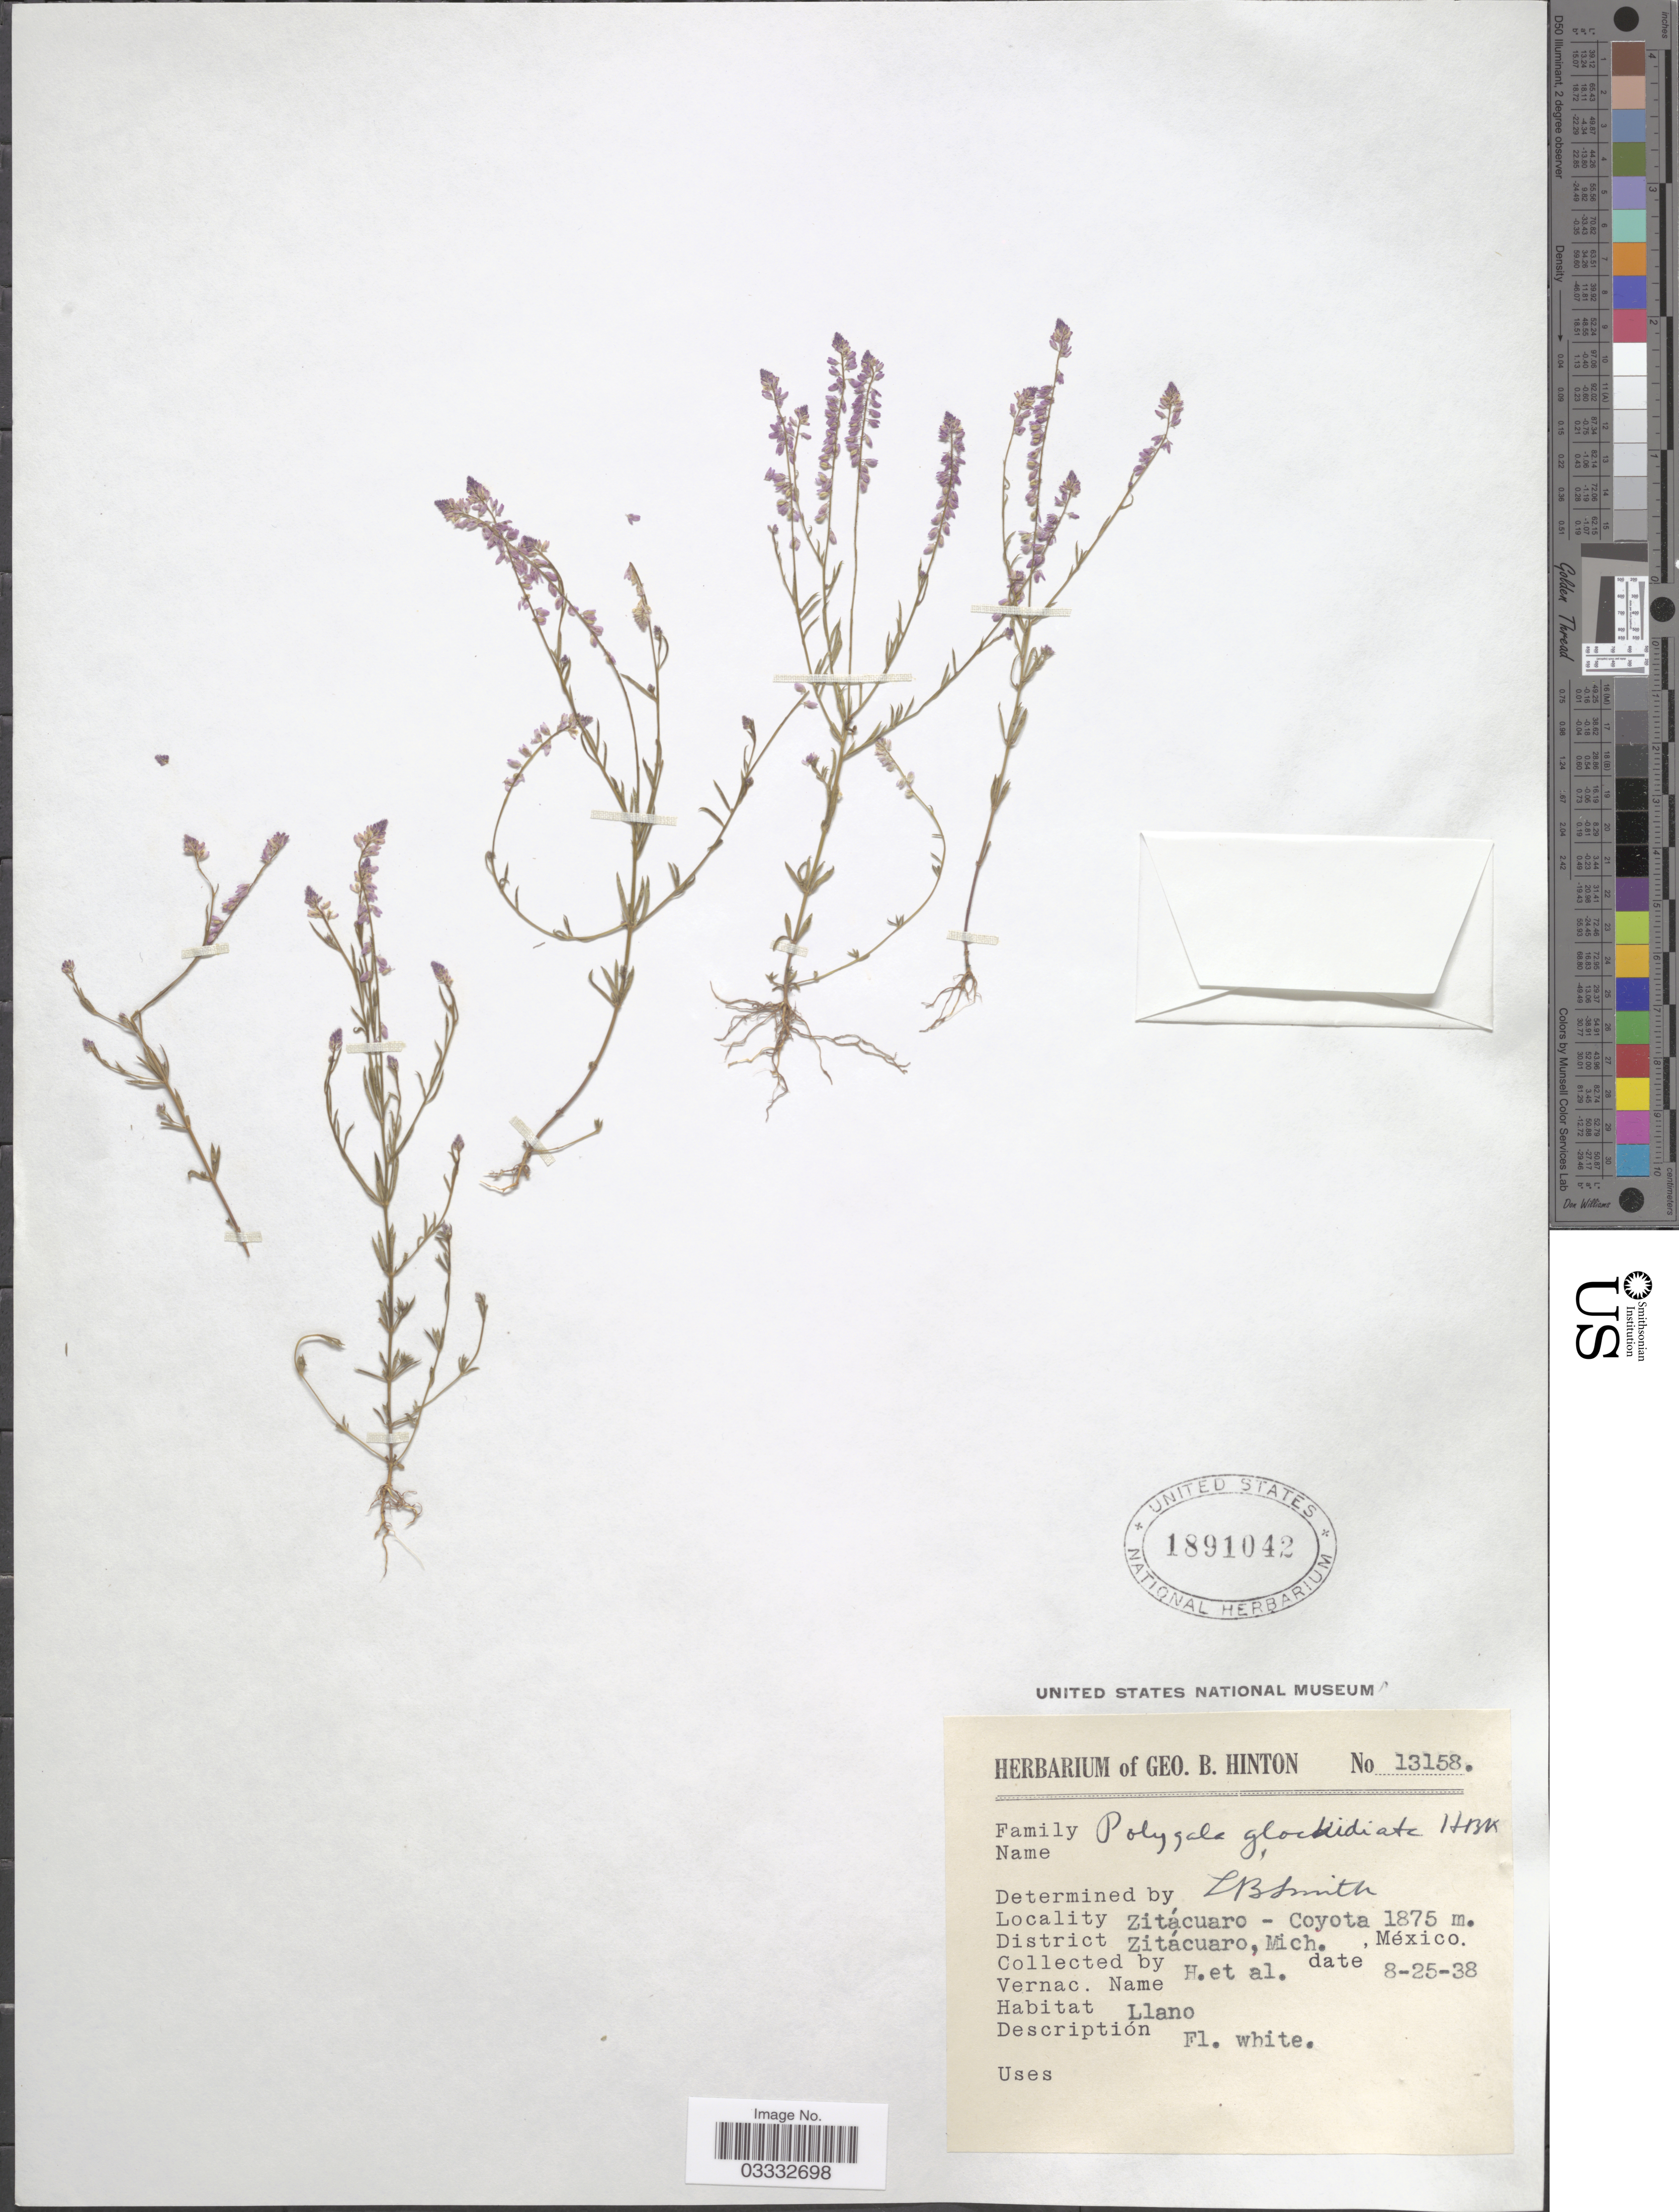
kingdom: Plantae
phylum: Tracheophyta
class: Magnoliopsida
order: Fabales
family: Polygalaceae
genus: Polygala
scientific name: Polygala glochidiata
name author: Kunth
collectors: G. B. Hinton & et al.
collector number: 13158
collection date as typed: Transcribed d/m/y: 25/8/38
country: Mexico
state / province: Michoacán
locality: Zitacuaro - Coyota. District Zitácuaro.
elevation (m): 1875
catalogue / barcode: US 1891042